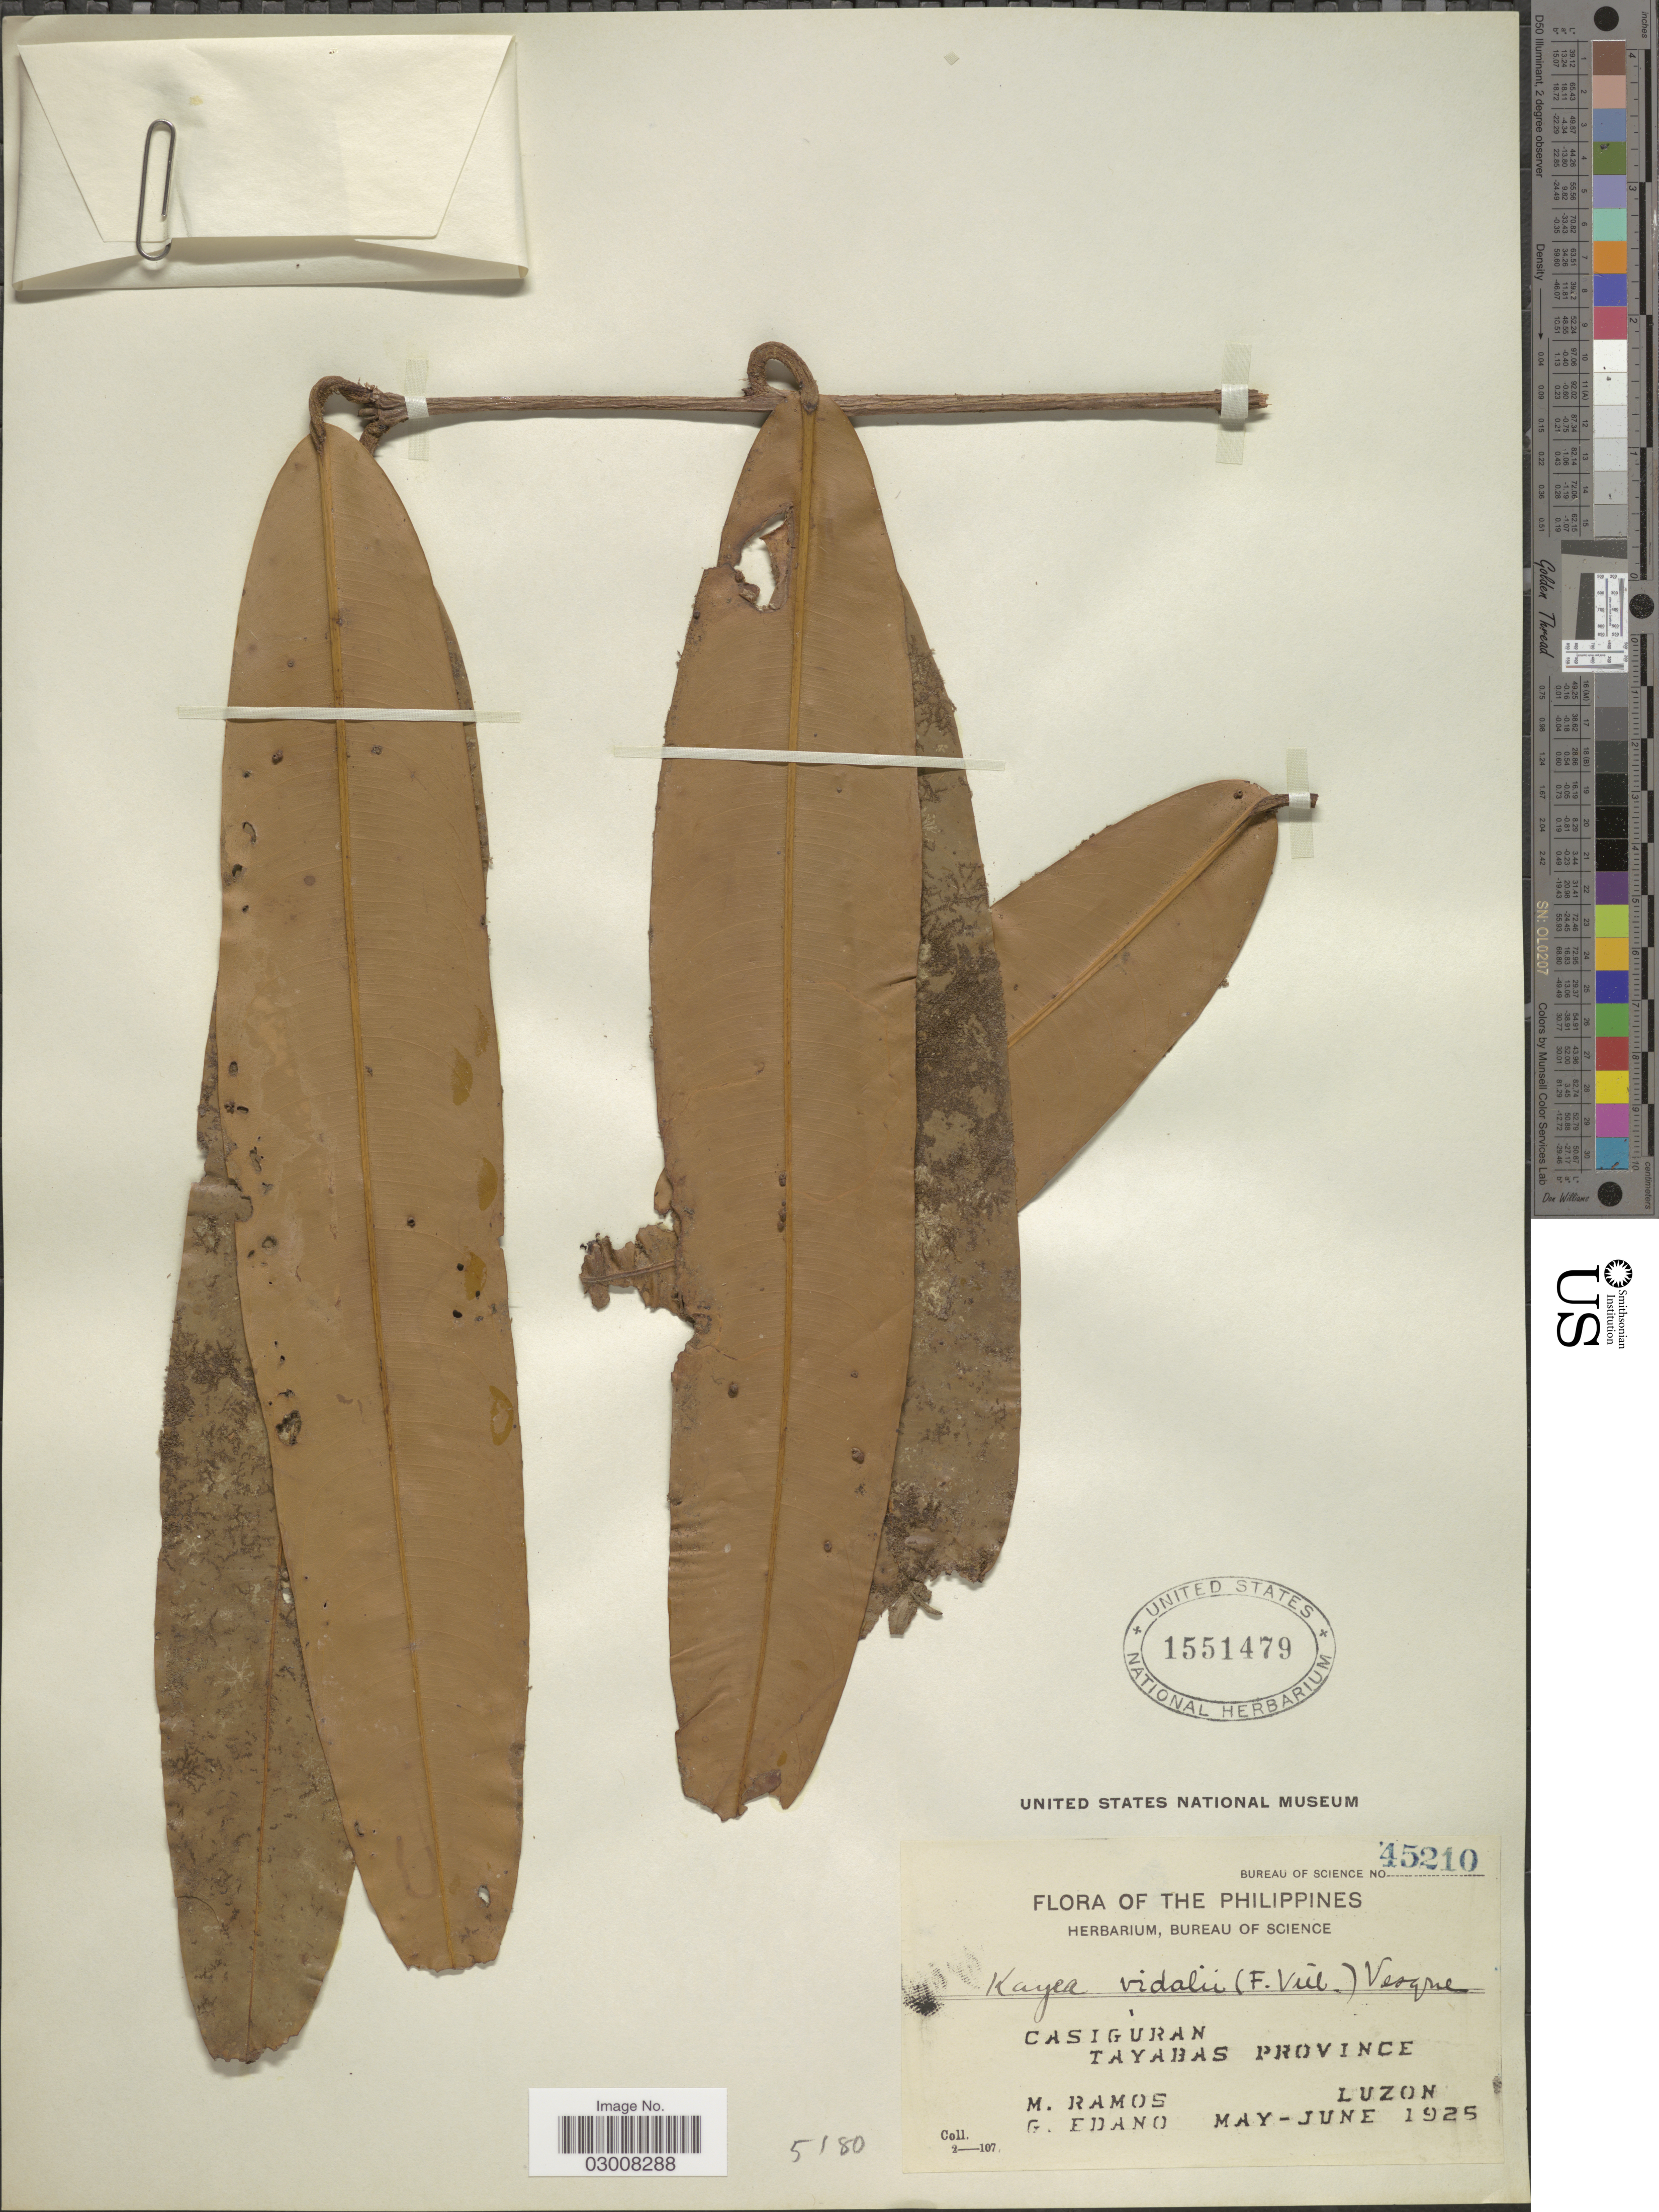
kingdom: Plantae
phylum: Tracheophyta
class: Magnoliopsida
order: Malpighiales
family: Calophyllaceae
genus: Kayea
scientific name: Kayea navesii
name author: Vesque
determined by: Seah, Wei Wei, (SING), Singapore Botanic Gardens (SINGAPORE)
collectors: M. Ramos & G. Edaño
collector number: Bureau of Science 45210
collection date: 1925-05/1925-06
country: Philippines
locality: Casiguran, Tayabas Province, Luzon.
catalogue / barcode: US 1551479